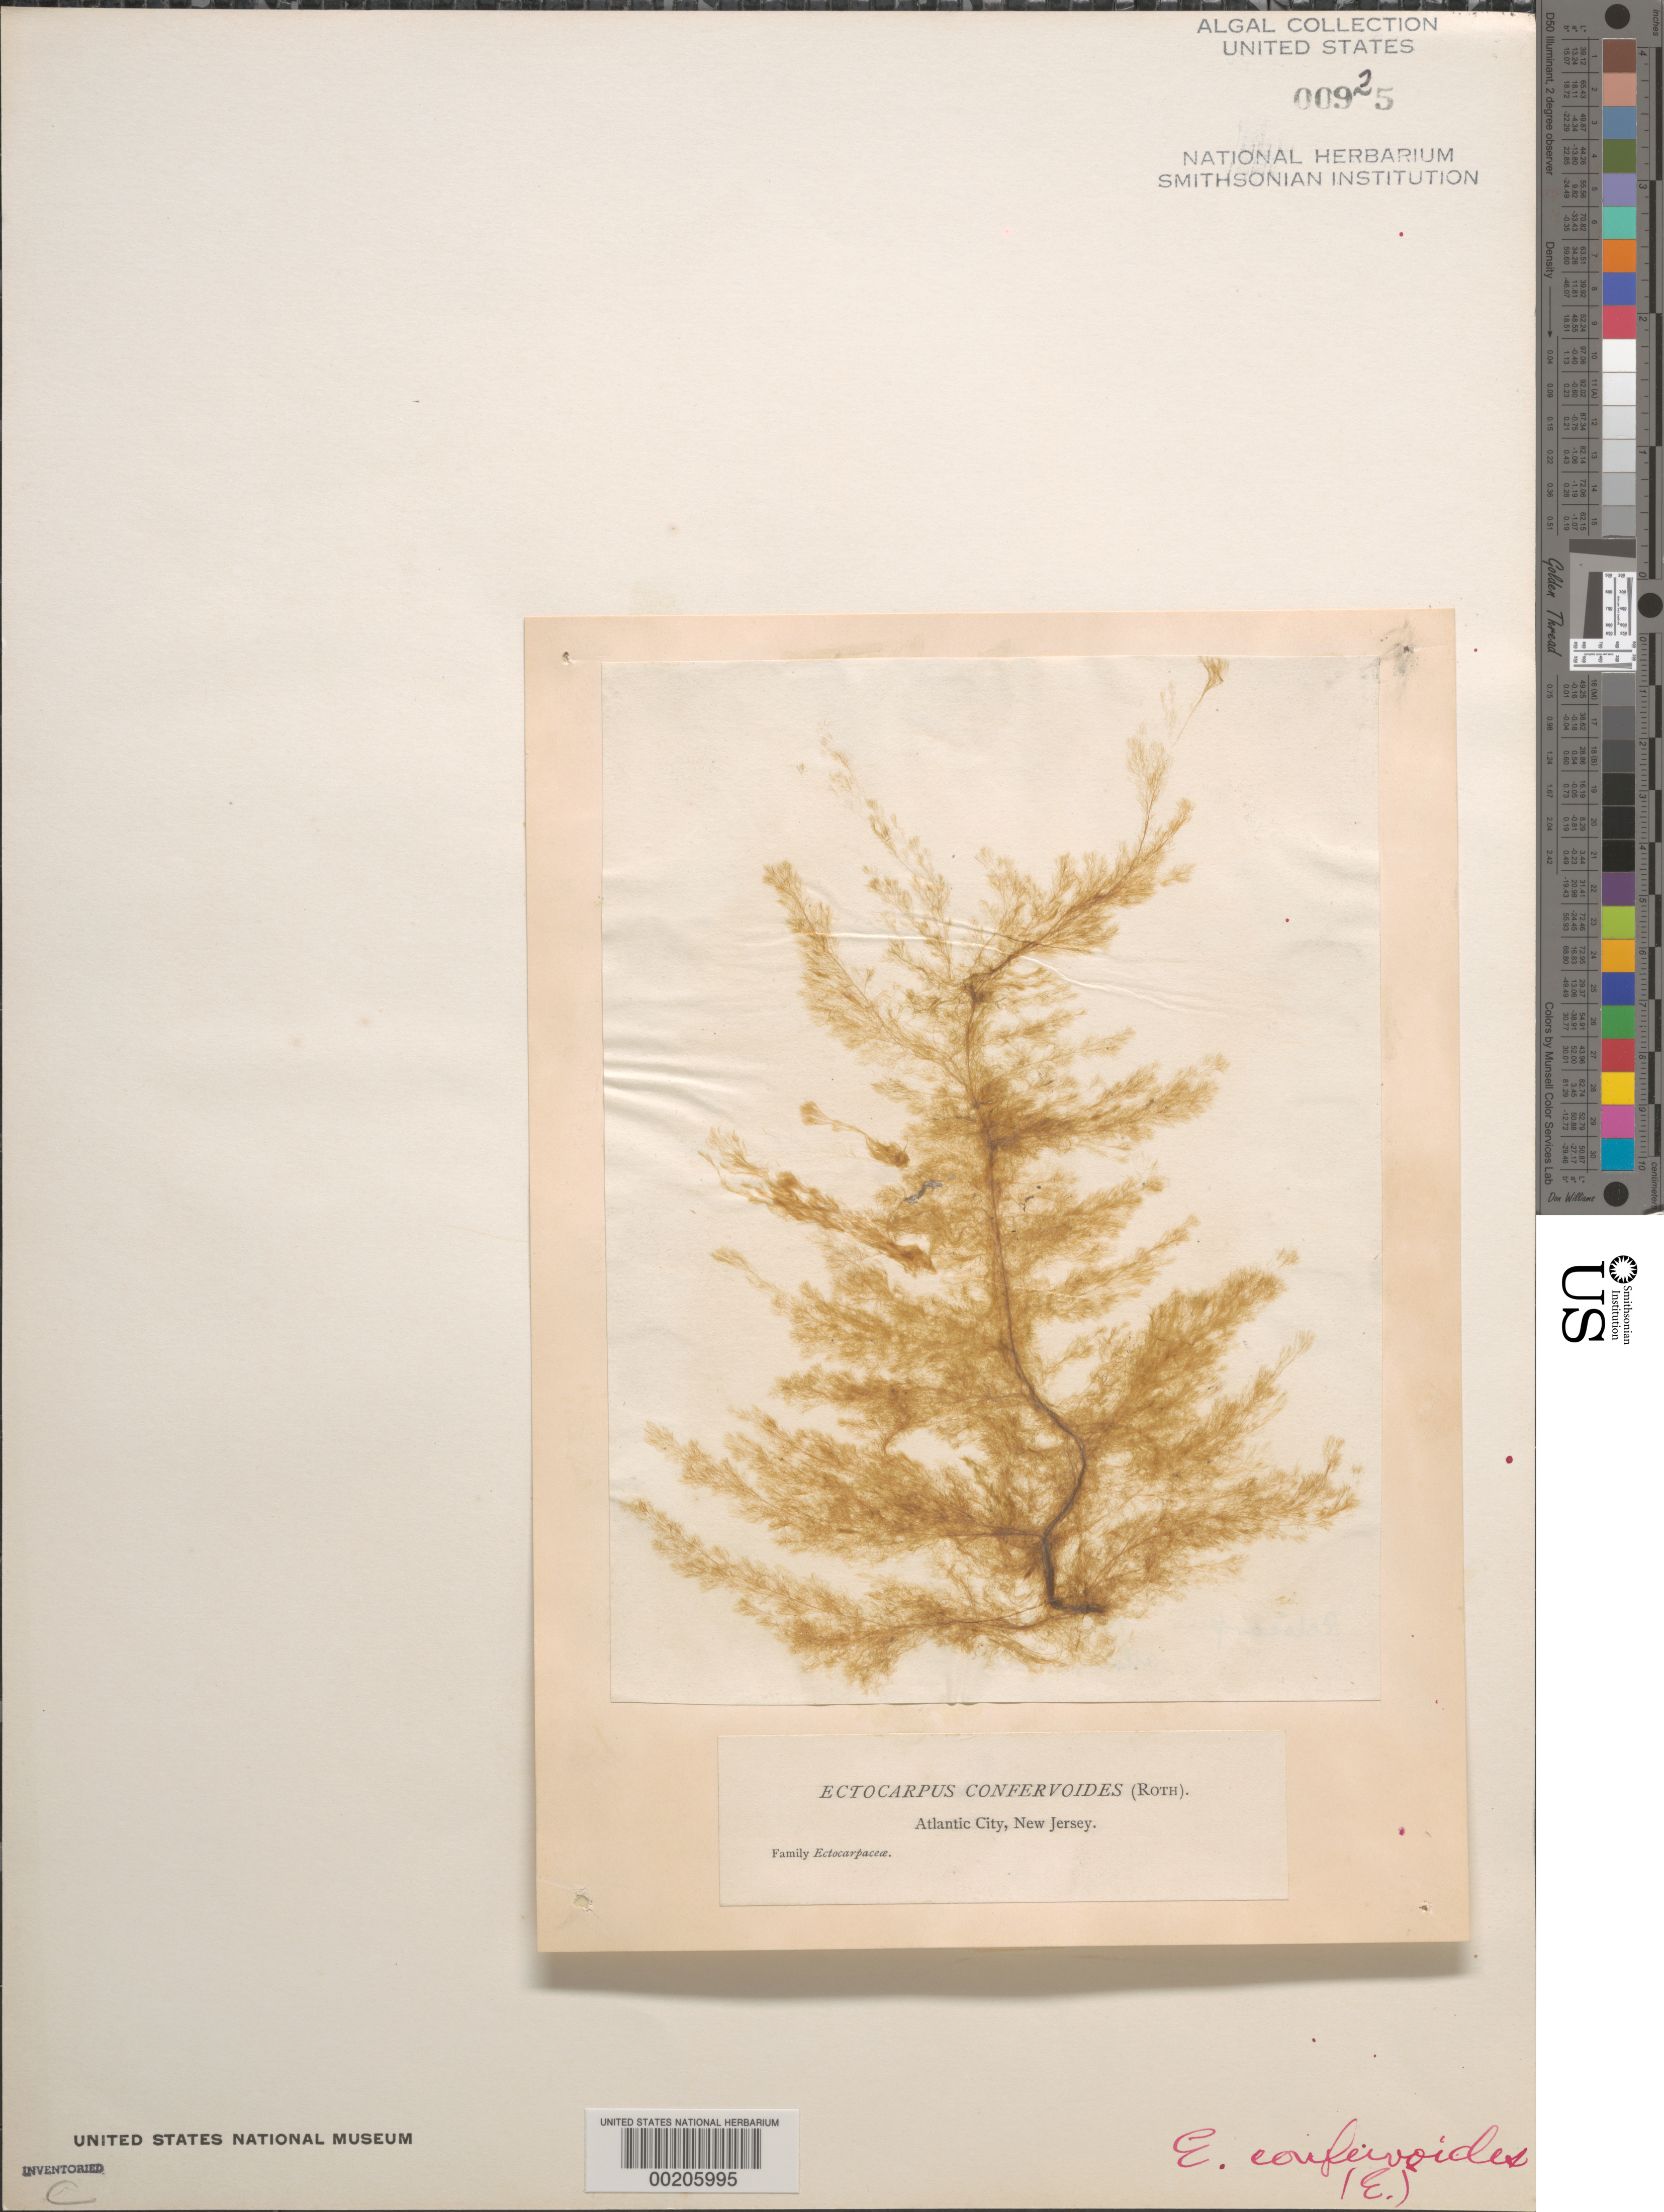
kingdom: Chromista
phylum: Ochrophyta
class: Phaeophyceae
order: Ectocarpales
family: Ectocarpaceae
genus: Ectocarpus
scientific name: Ectocarpus siliculosus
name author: (Dillwyn) Lyngbye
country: United States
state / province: New Jersey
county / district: Atlantic County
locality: Atlantic City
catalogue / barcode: US 925